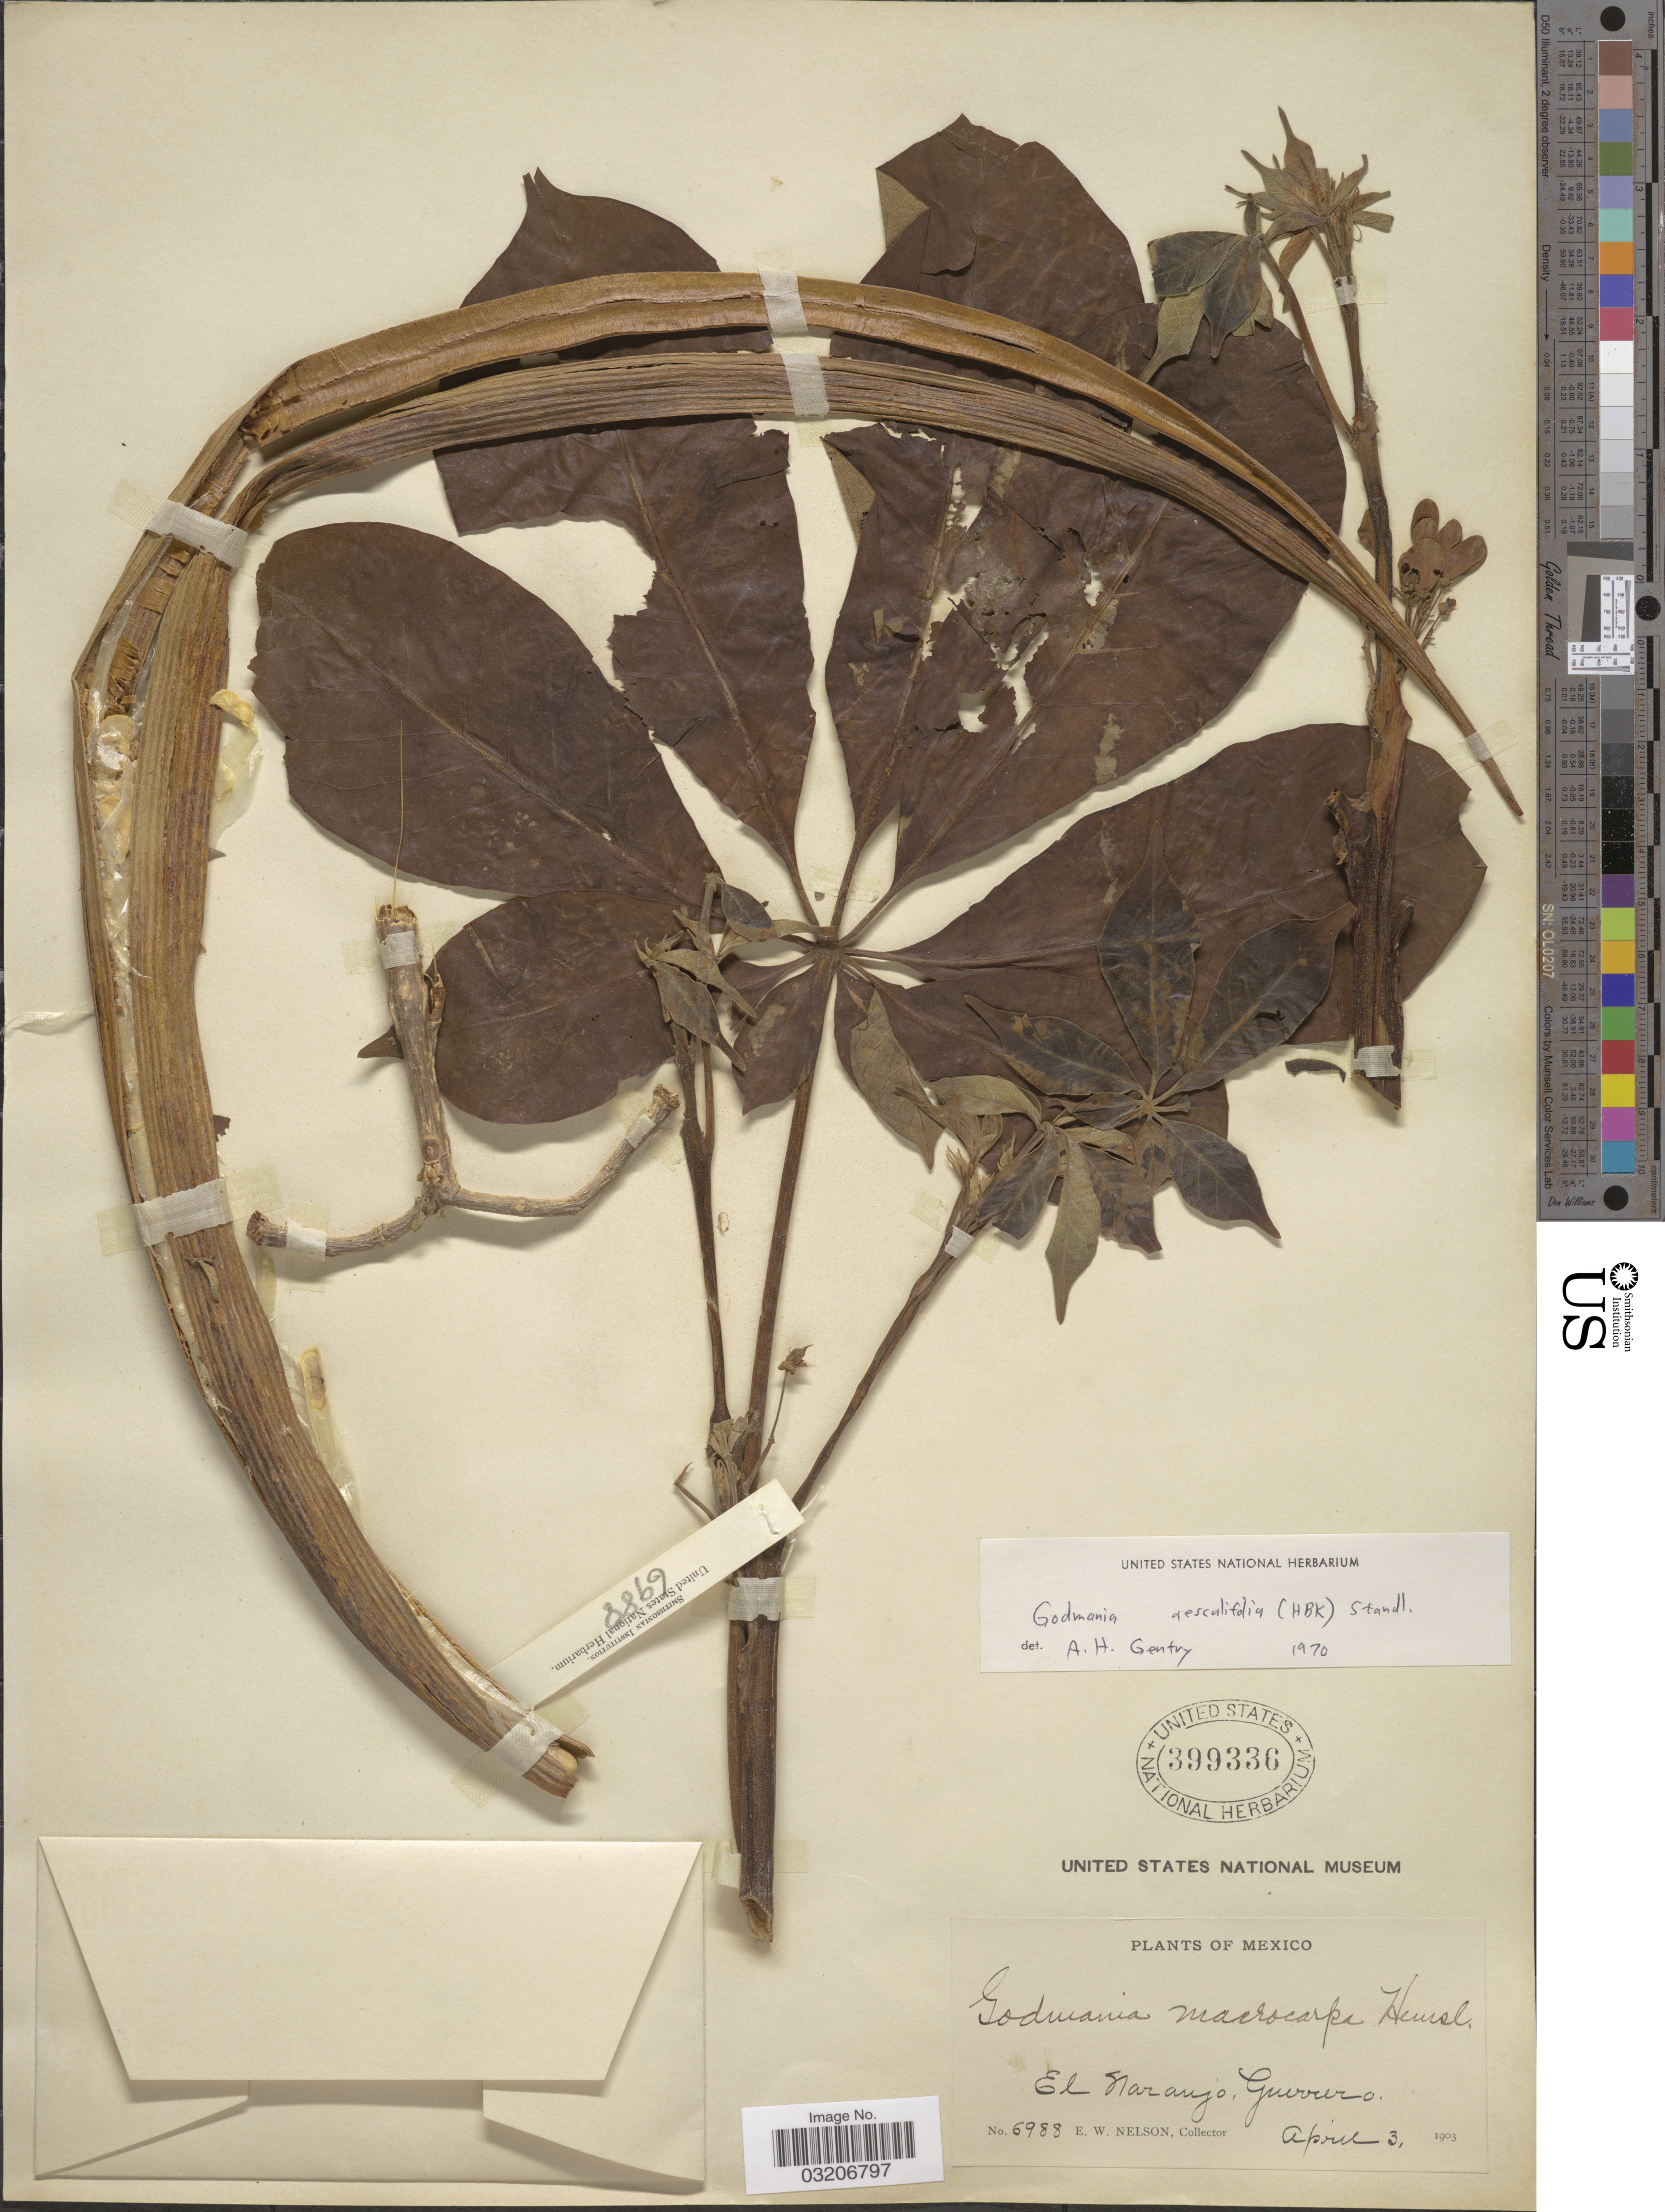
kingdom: Plantae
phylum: Tracheophyta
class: Magnoliopsida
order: Lamiales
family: Bignoniaceae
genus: Godmania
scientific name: Godmania aesculifolia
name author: Standl.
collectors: E. W. Nelson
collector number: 6988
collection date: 1903-04-03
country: Mexico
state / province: Guerrero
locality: El Naranjo.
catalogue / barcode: US 399336